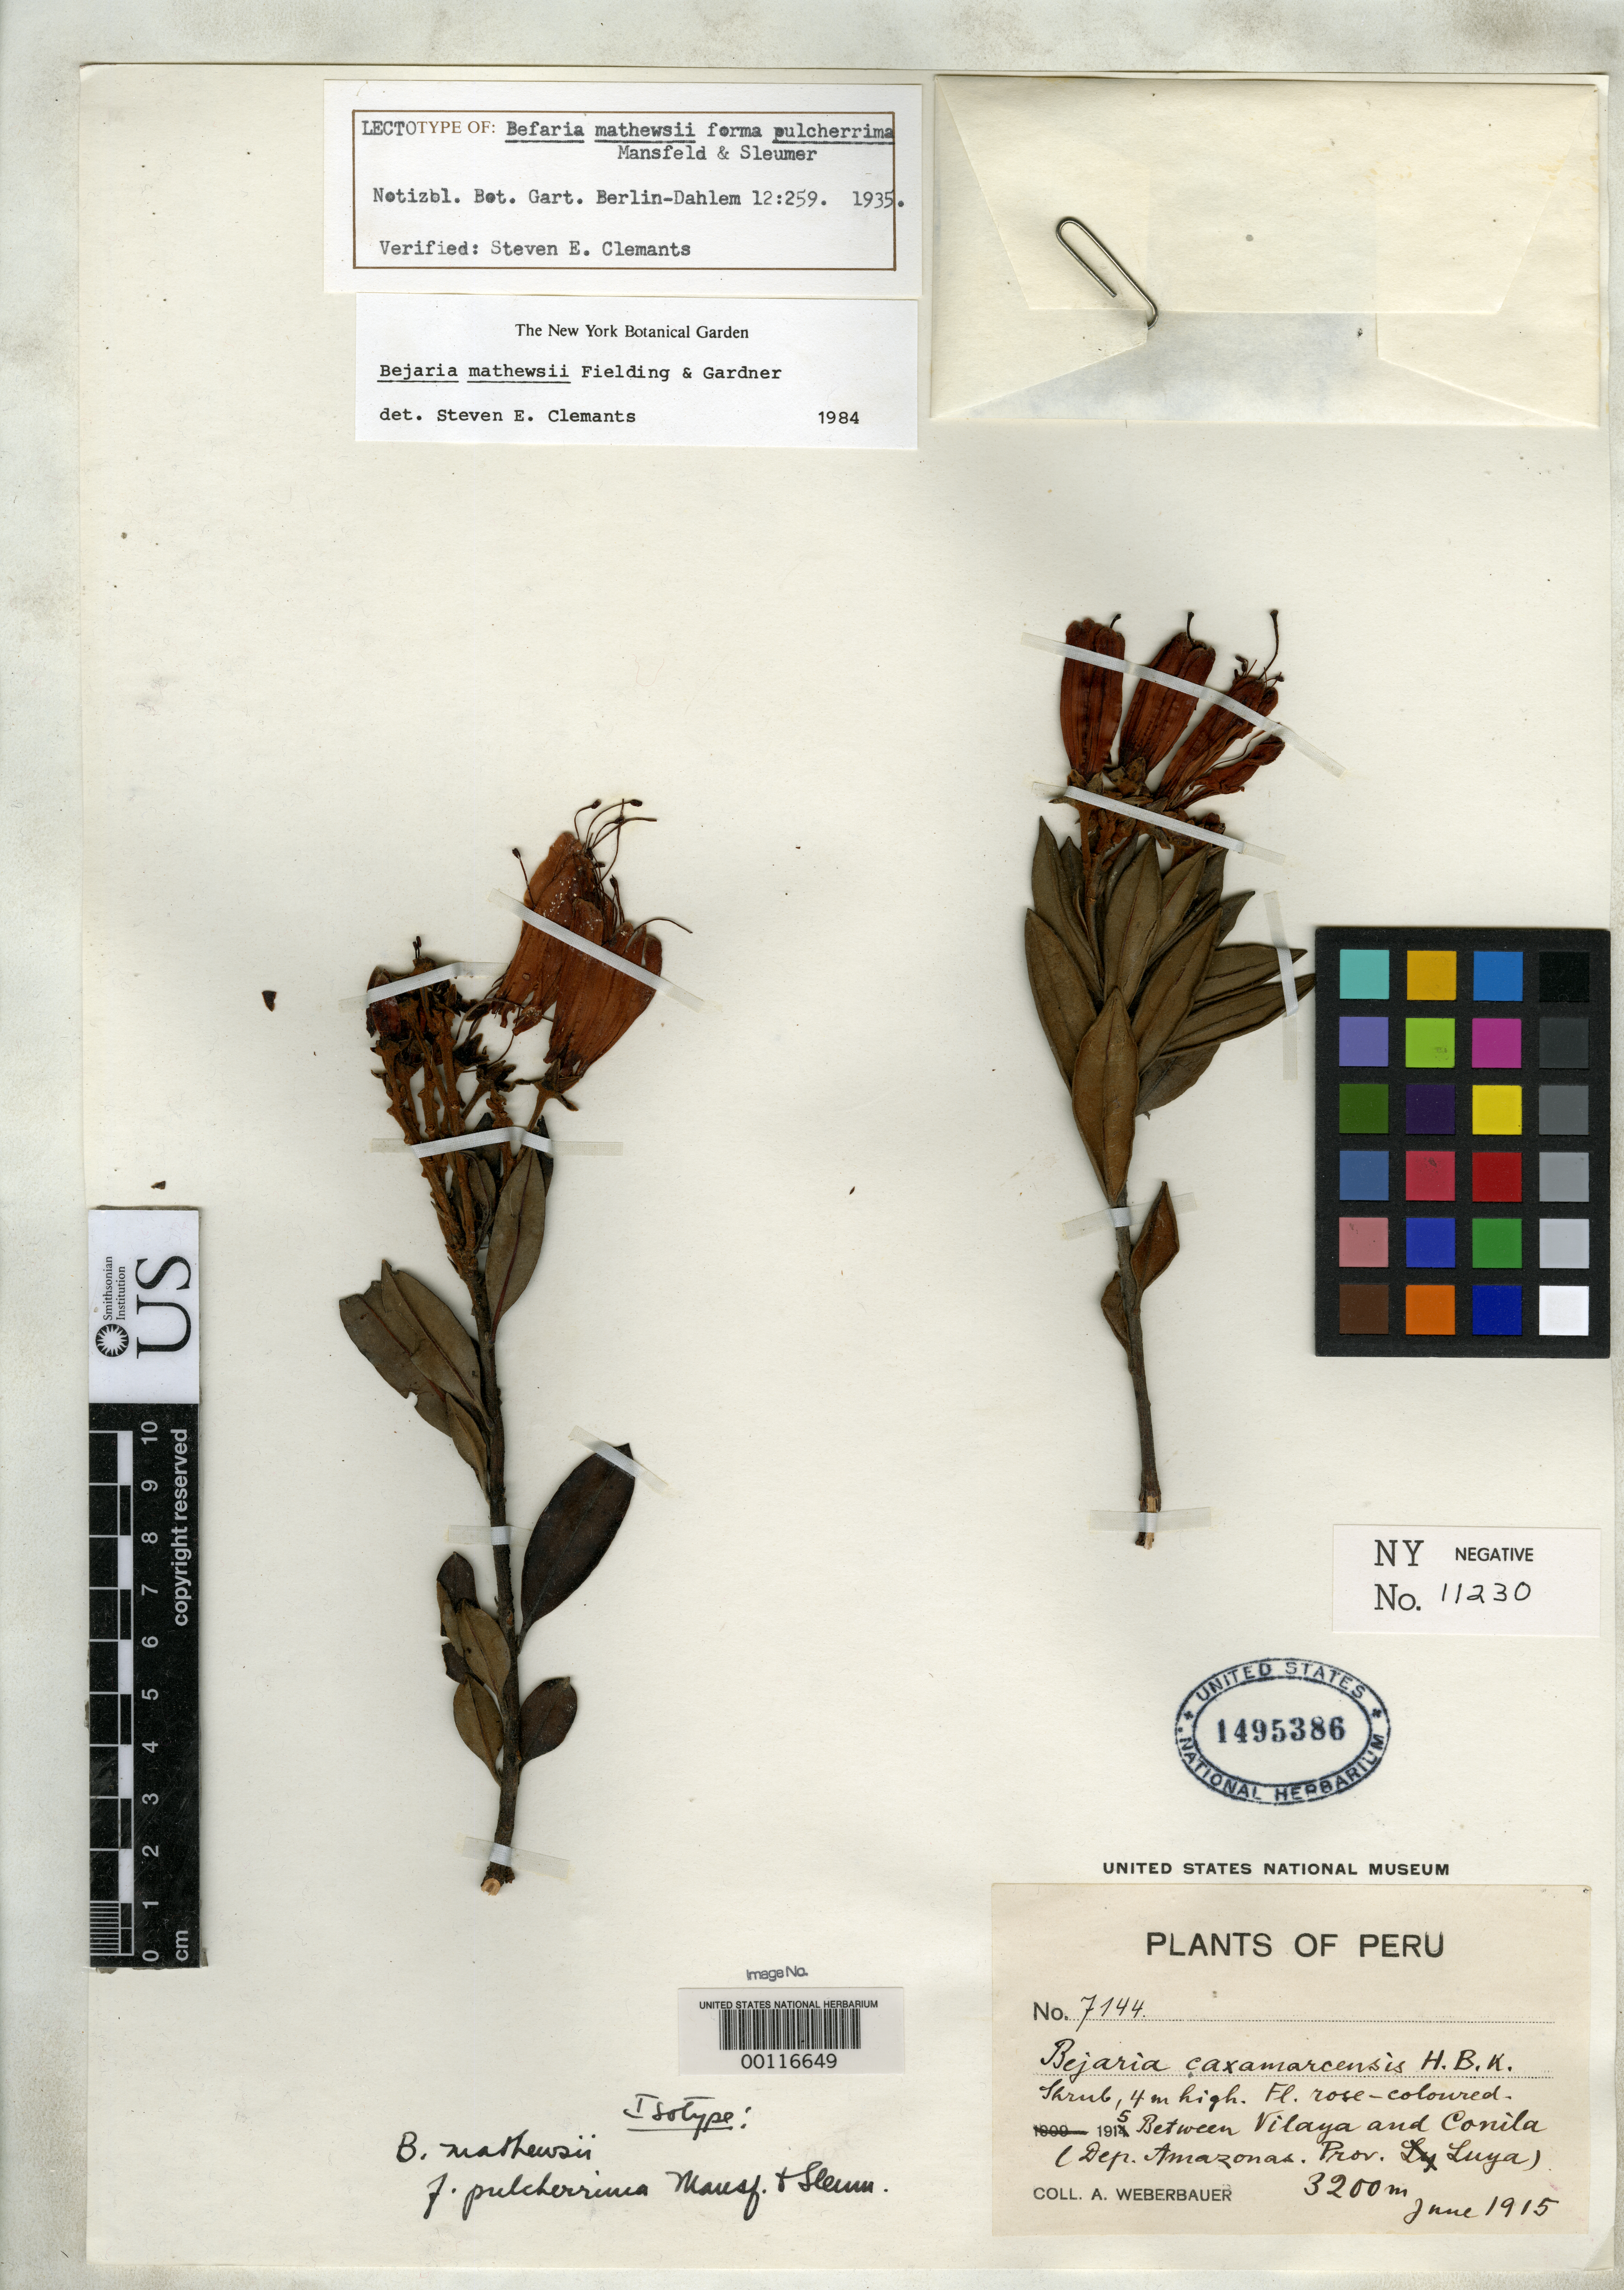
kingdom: Plantae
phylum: Tracheophyta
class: Magnoliopsida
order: Ericales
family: Ericaceae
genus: Befaria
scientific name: Befaria mathewsii f. pulcherrima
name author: Mansf. & Sleumer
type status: Isotype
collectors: A. Weberbauer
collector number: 7144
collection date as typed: Jun 1915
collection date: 1915-06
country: Peru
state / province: Amazonas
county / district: Luya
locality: between Vilaya and Conila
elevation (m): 3200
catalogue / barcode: US 1495386